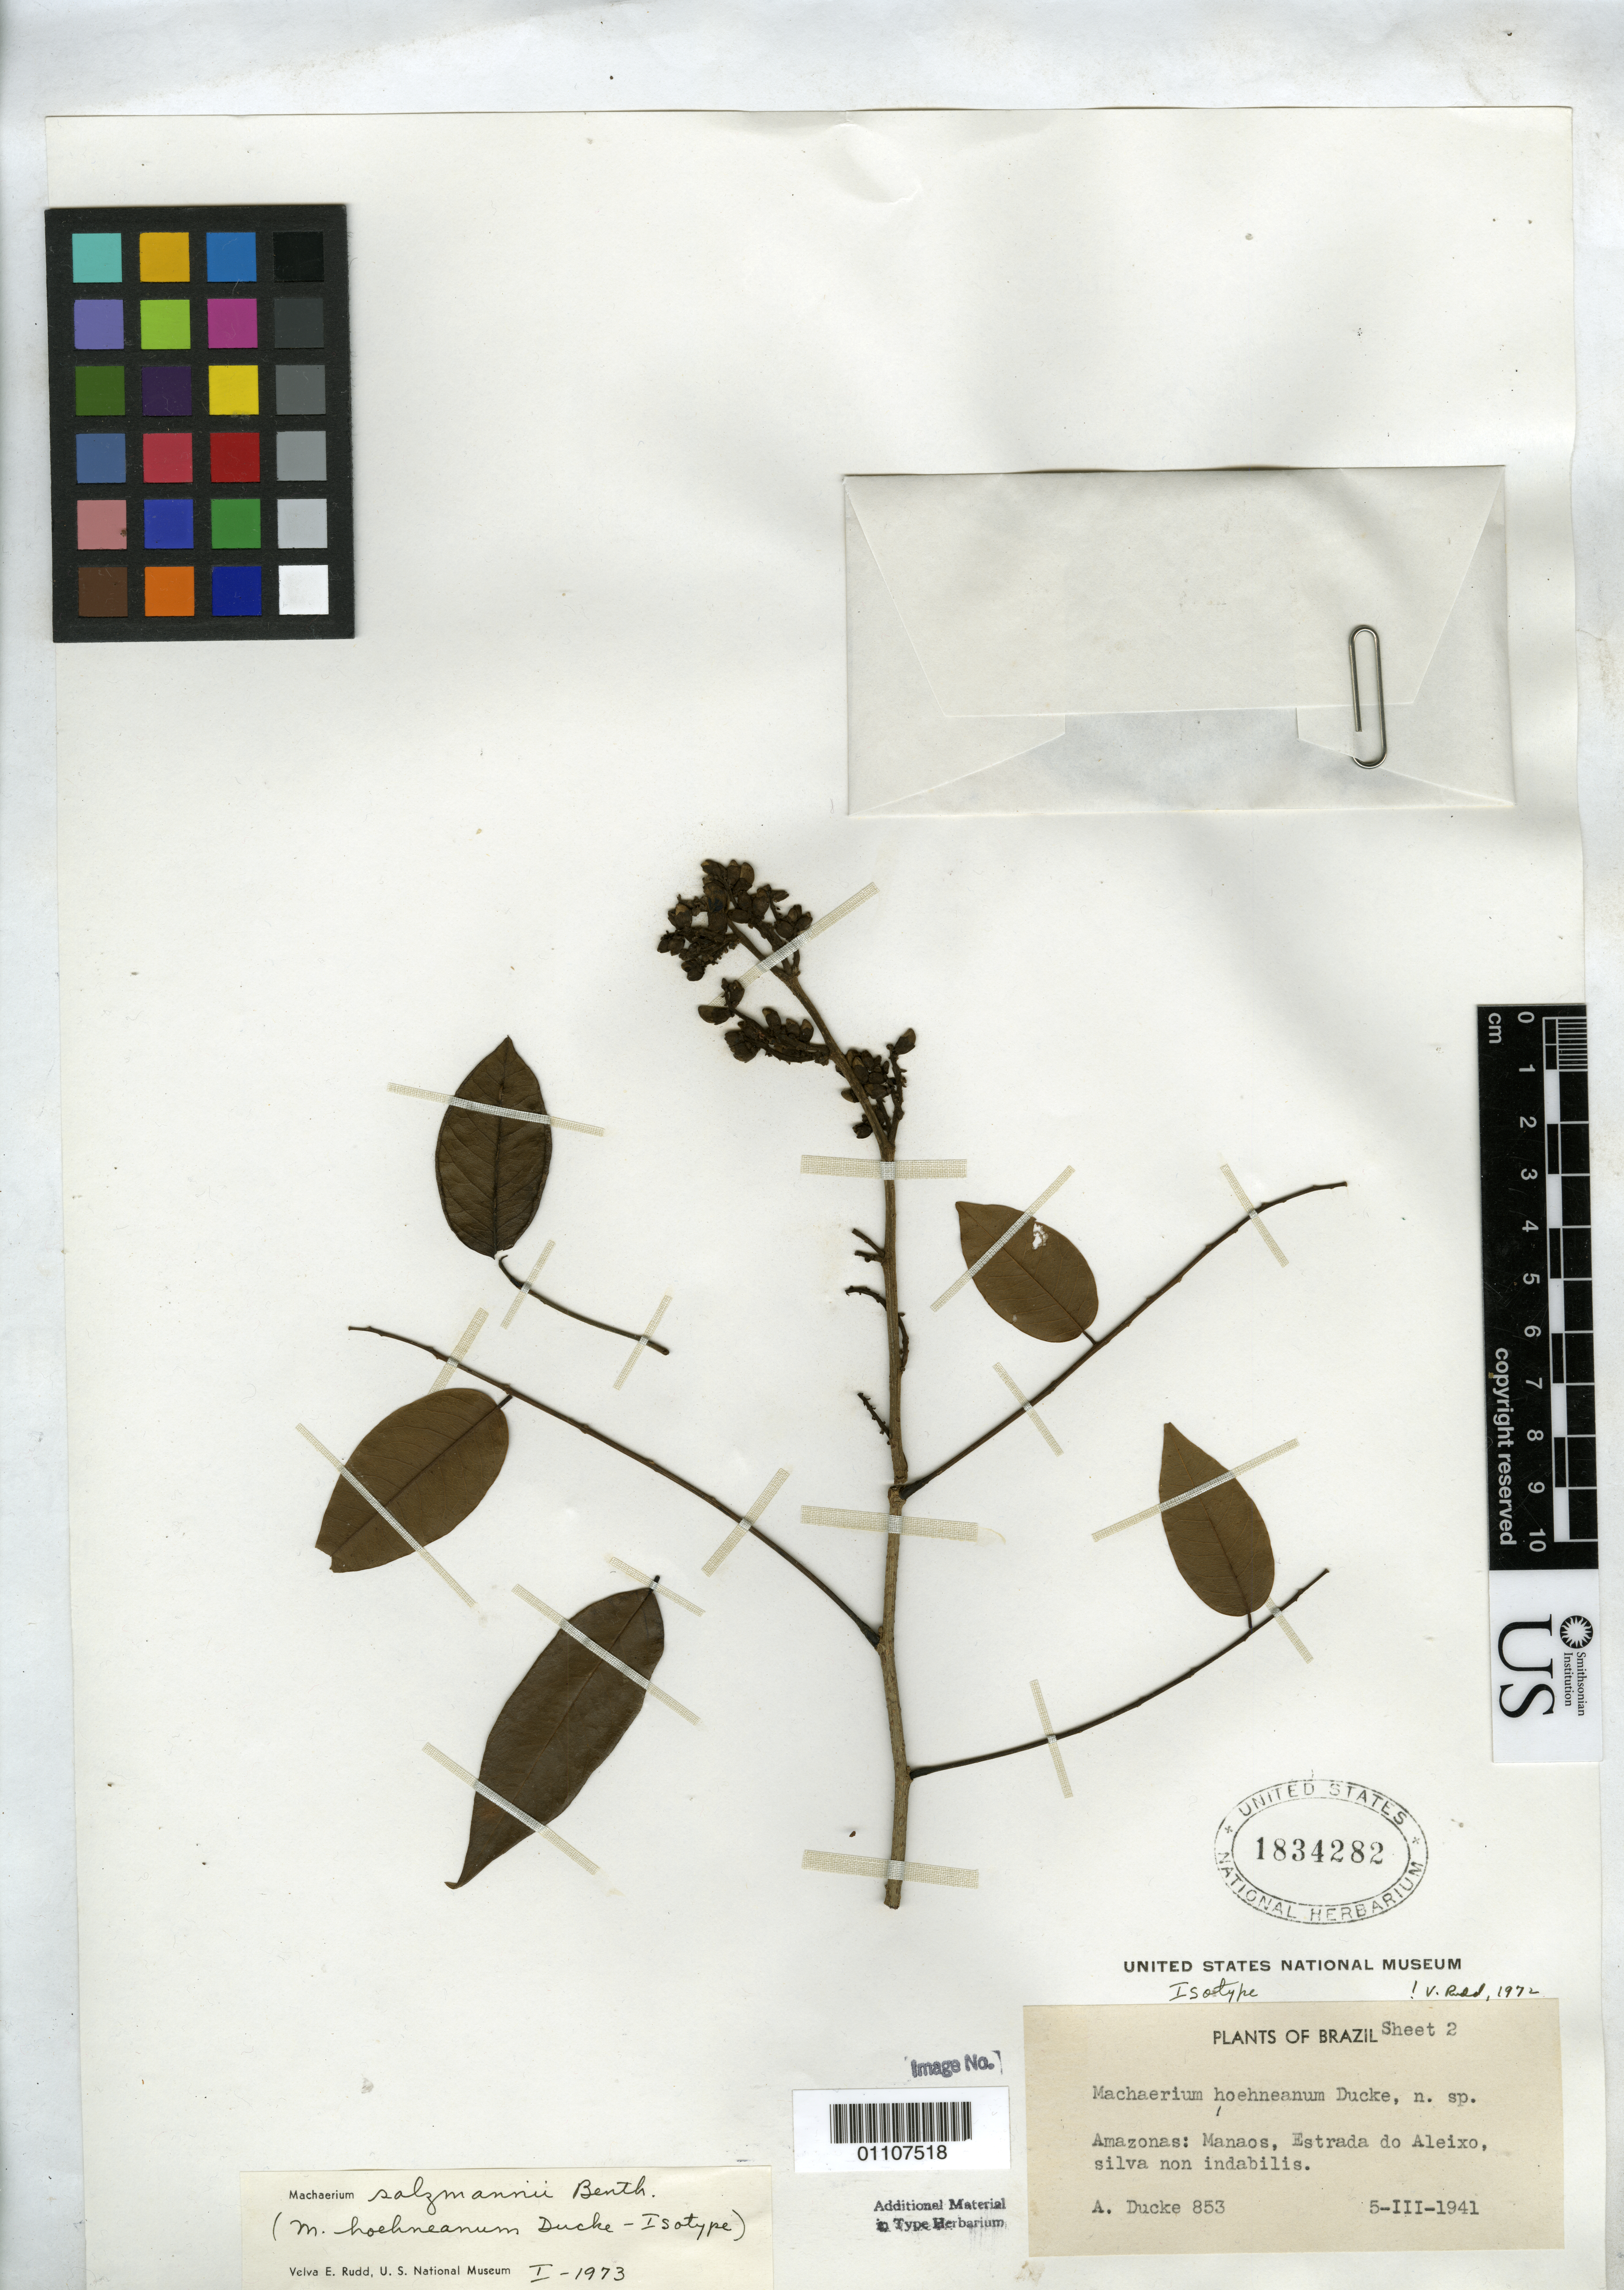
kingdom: Plantae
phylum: Tracheophyta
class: Magnoliopsida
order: Fabales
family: Fabaceae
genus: Machaerium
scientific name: Machaerium hoehneanum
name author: Ducke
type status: Isotype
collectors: A. Ducke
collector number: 853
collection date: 1941-03-05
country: Brazil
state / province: Amazonas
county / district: Manaos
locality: Estrada do Aleixo, Manaos.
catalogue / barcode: US 1834282